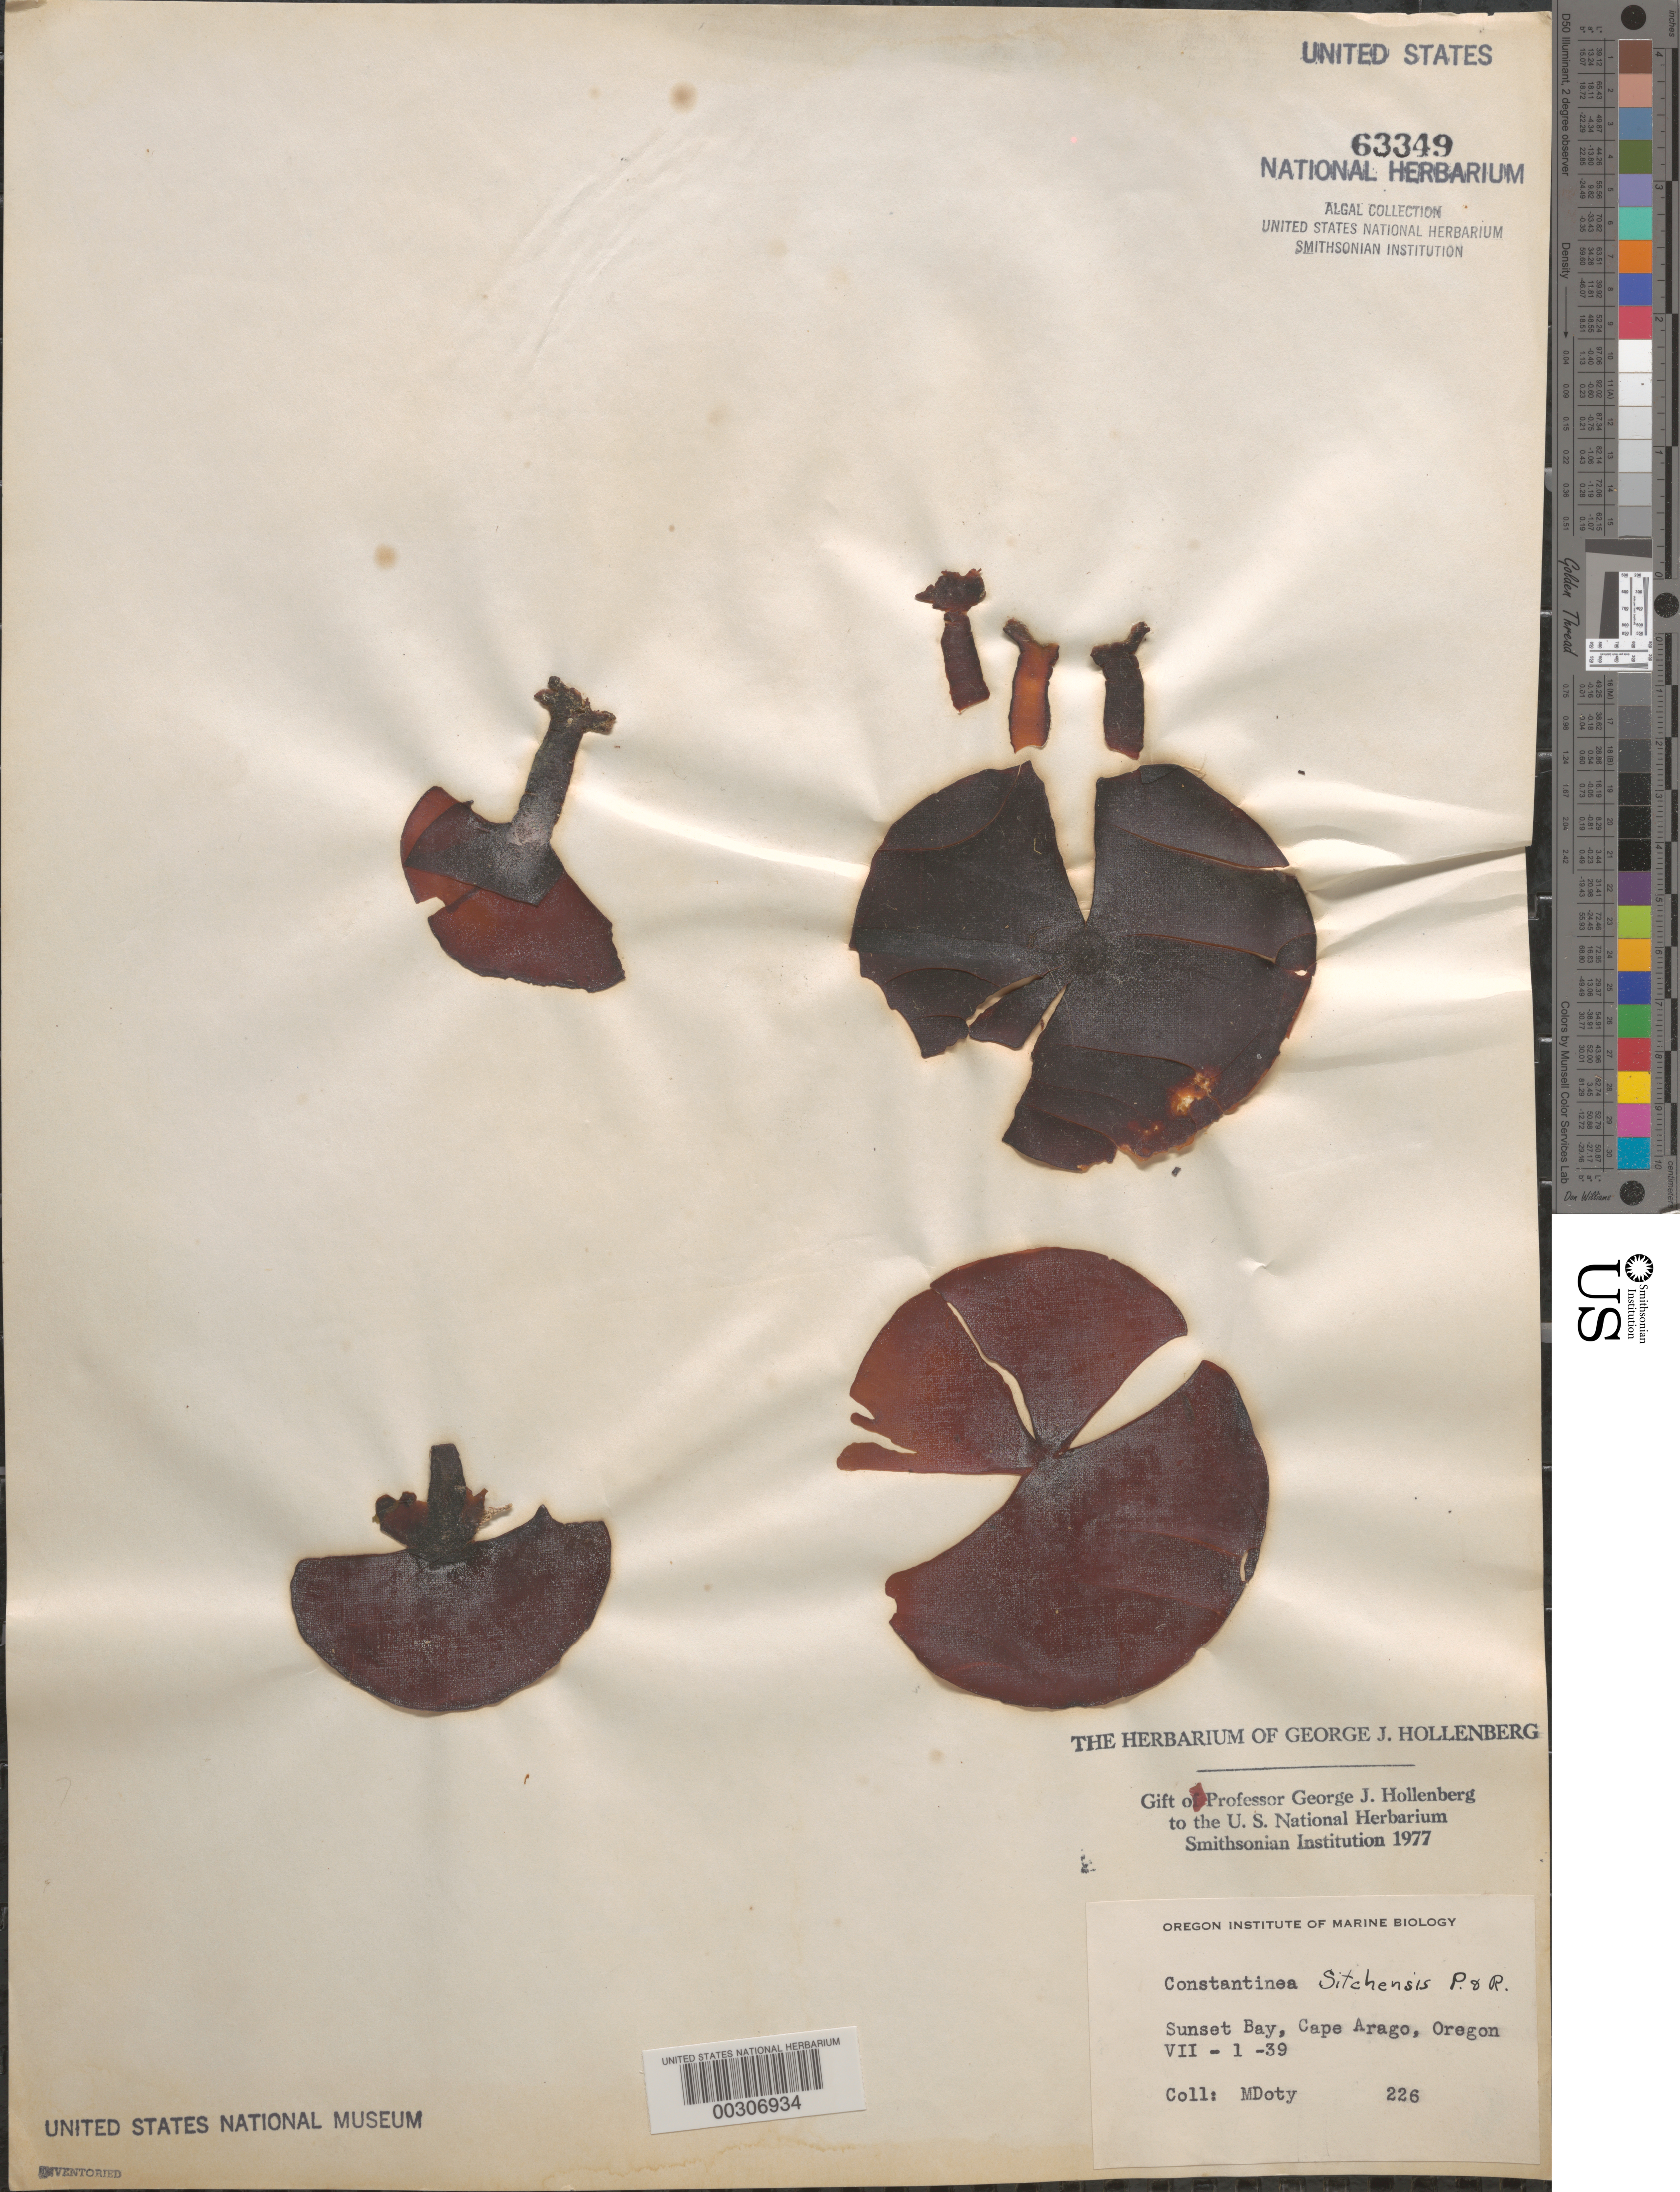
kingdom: Plantae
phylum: Rhodophyta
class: Florideophyceae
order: Gigartinales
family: Dumontiaceae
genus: Constantinea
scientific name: Constantinea sitchensis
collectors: M. S. Doty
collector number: MSD 226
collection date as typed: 01 Jul 1939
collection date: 1939-07-01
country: United States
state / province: Oregon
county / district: Coos County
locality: Sunset Bay, Cape Arago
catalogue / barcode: US 63349